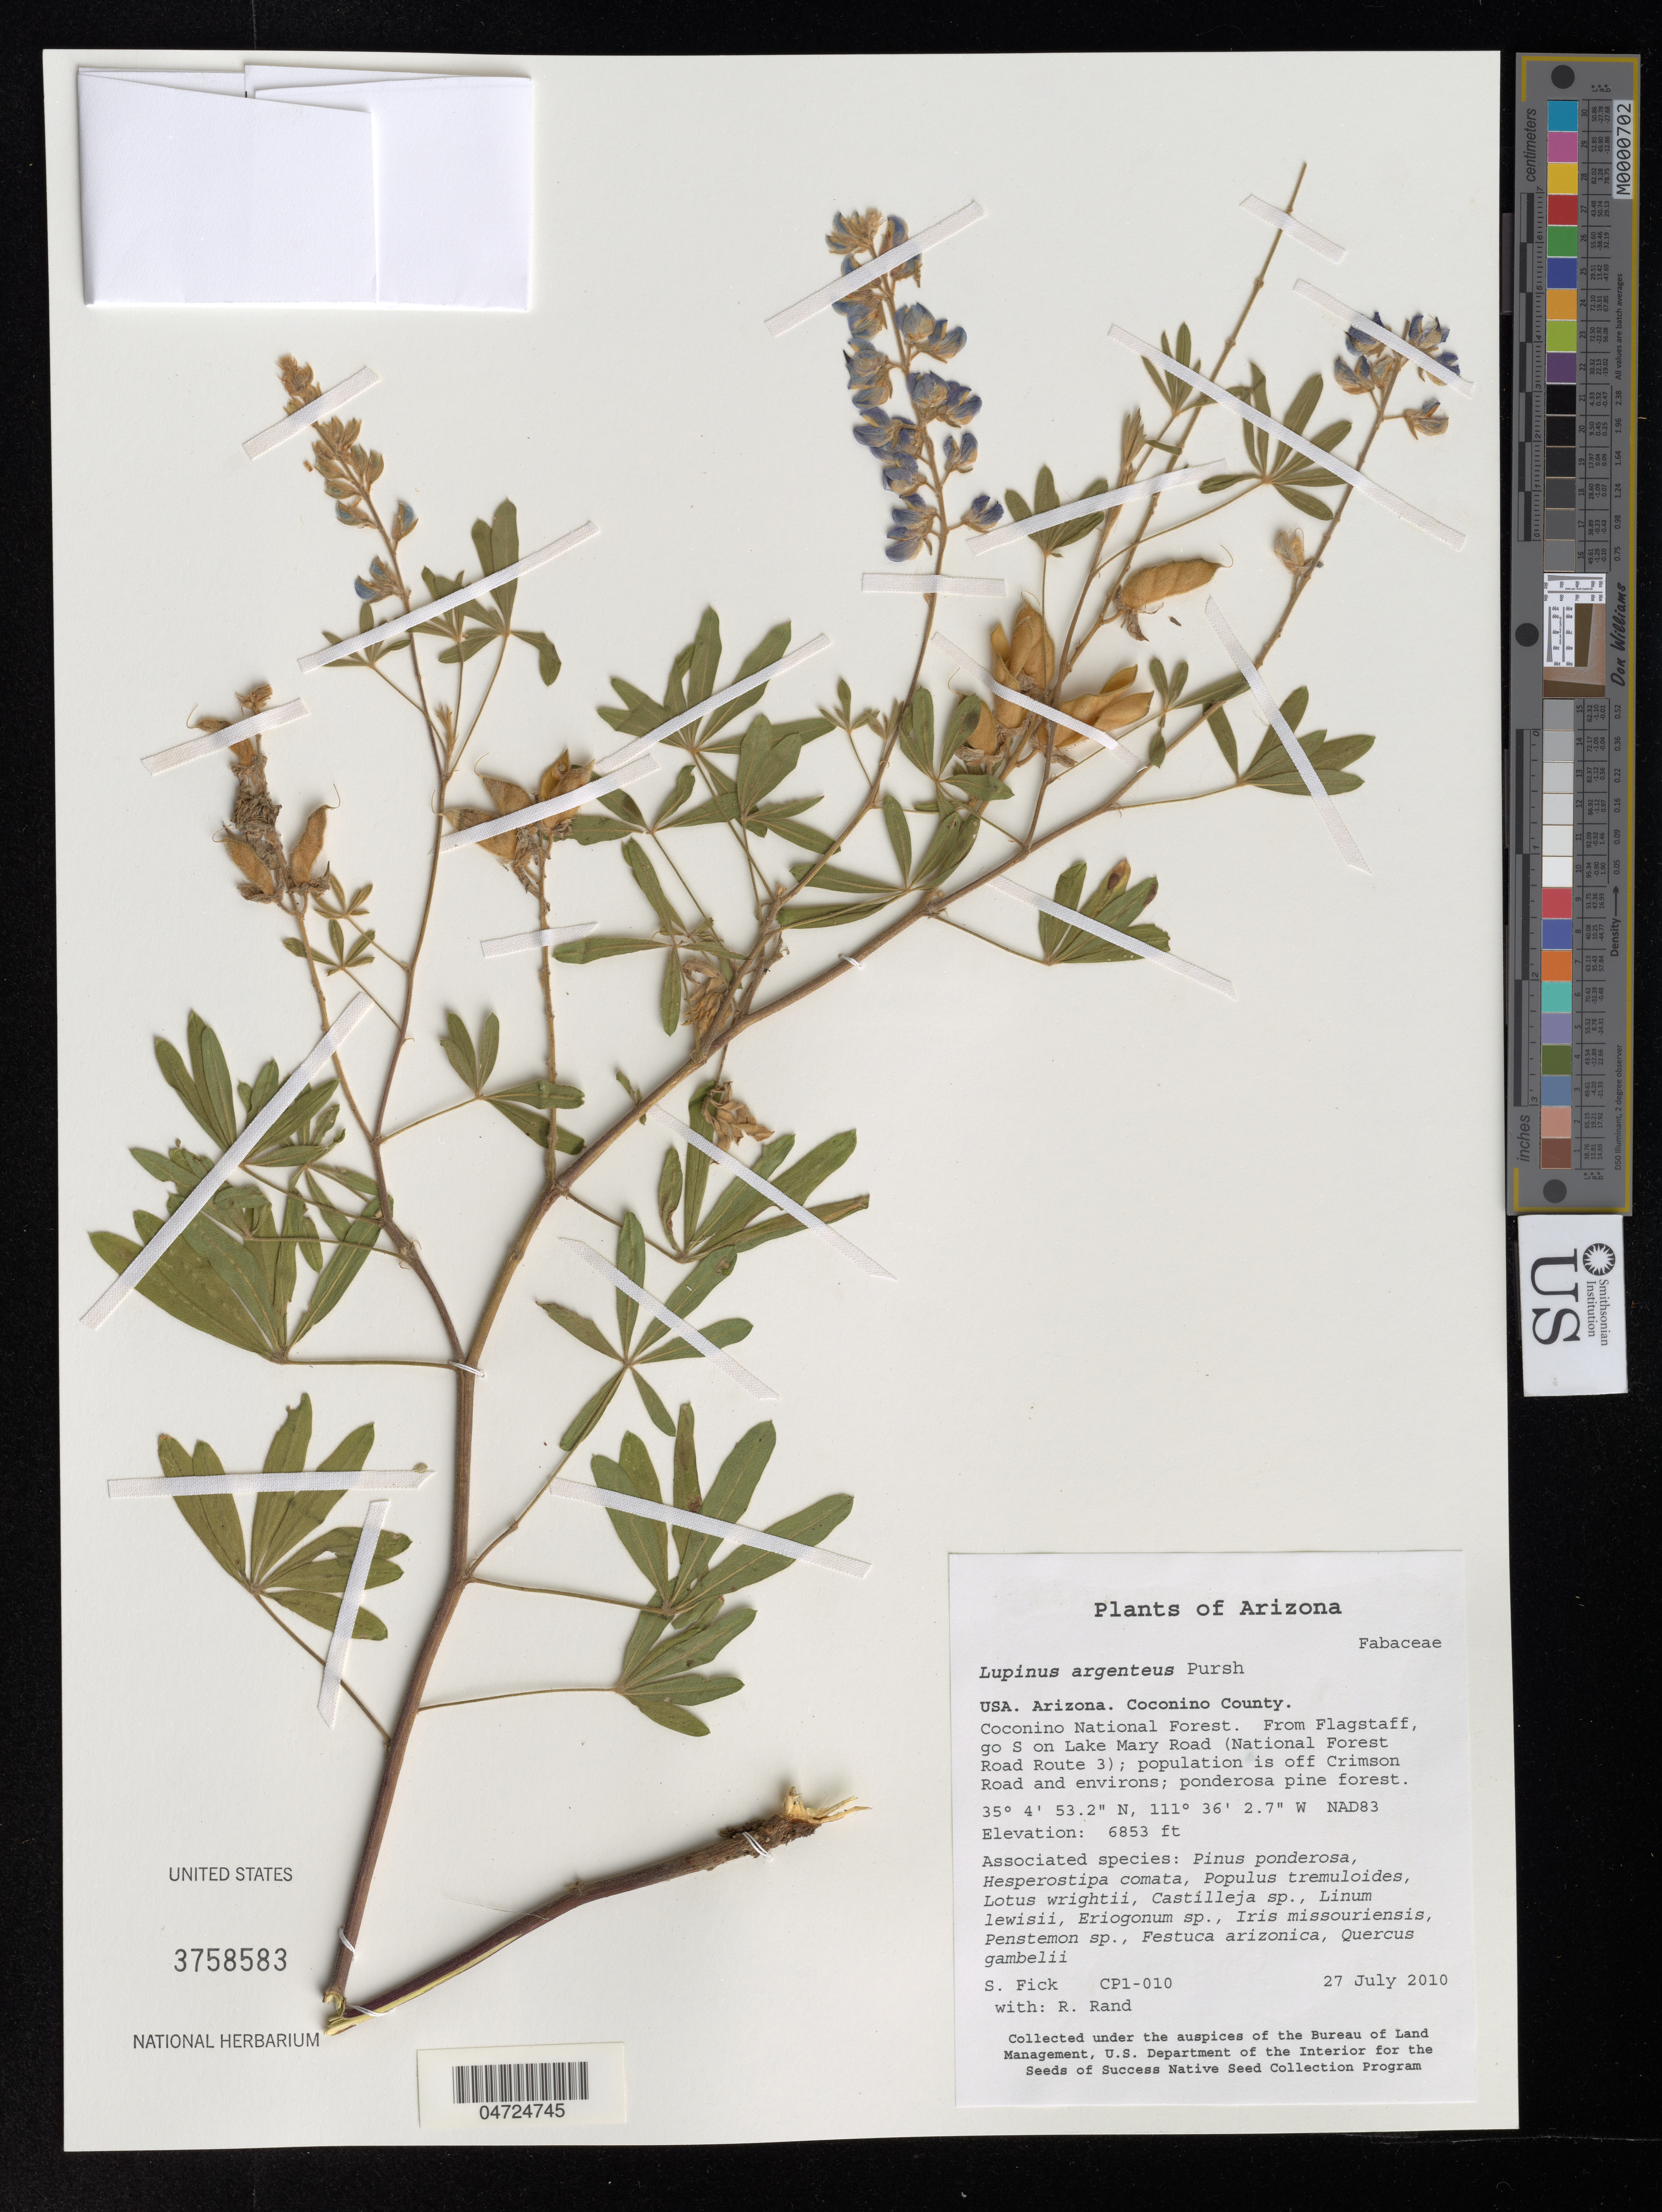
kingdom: Plantae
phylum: Tracheophyta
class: Magnoliopsida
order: Fabales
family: Fabaceae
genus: Lupinus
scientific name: Lupinus argenteus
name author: Pursh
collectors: S. Fick & R. Rand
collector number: CP1-010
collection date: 2010-07-27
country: United States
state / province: Arizona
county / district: Coconino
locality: Coconino County. Coconino National Forest. From Flagstaff, go S on Lake Mary Road (National Forest Road Route 3); population is off Crimson Road and environs. NAD83.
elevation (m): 2089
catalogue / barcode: US 3758583